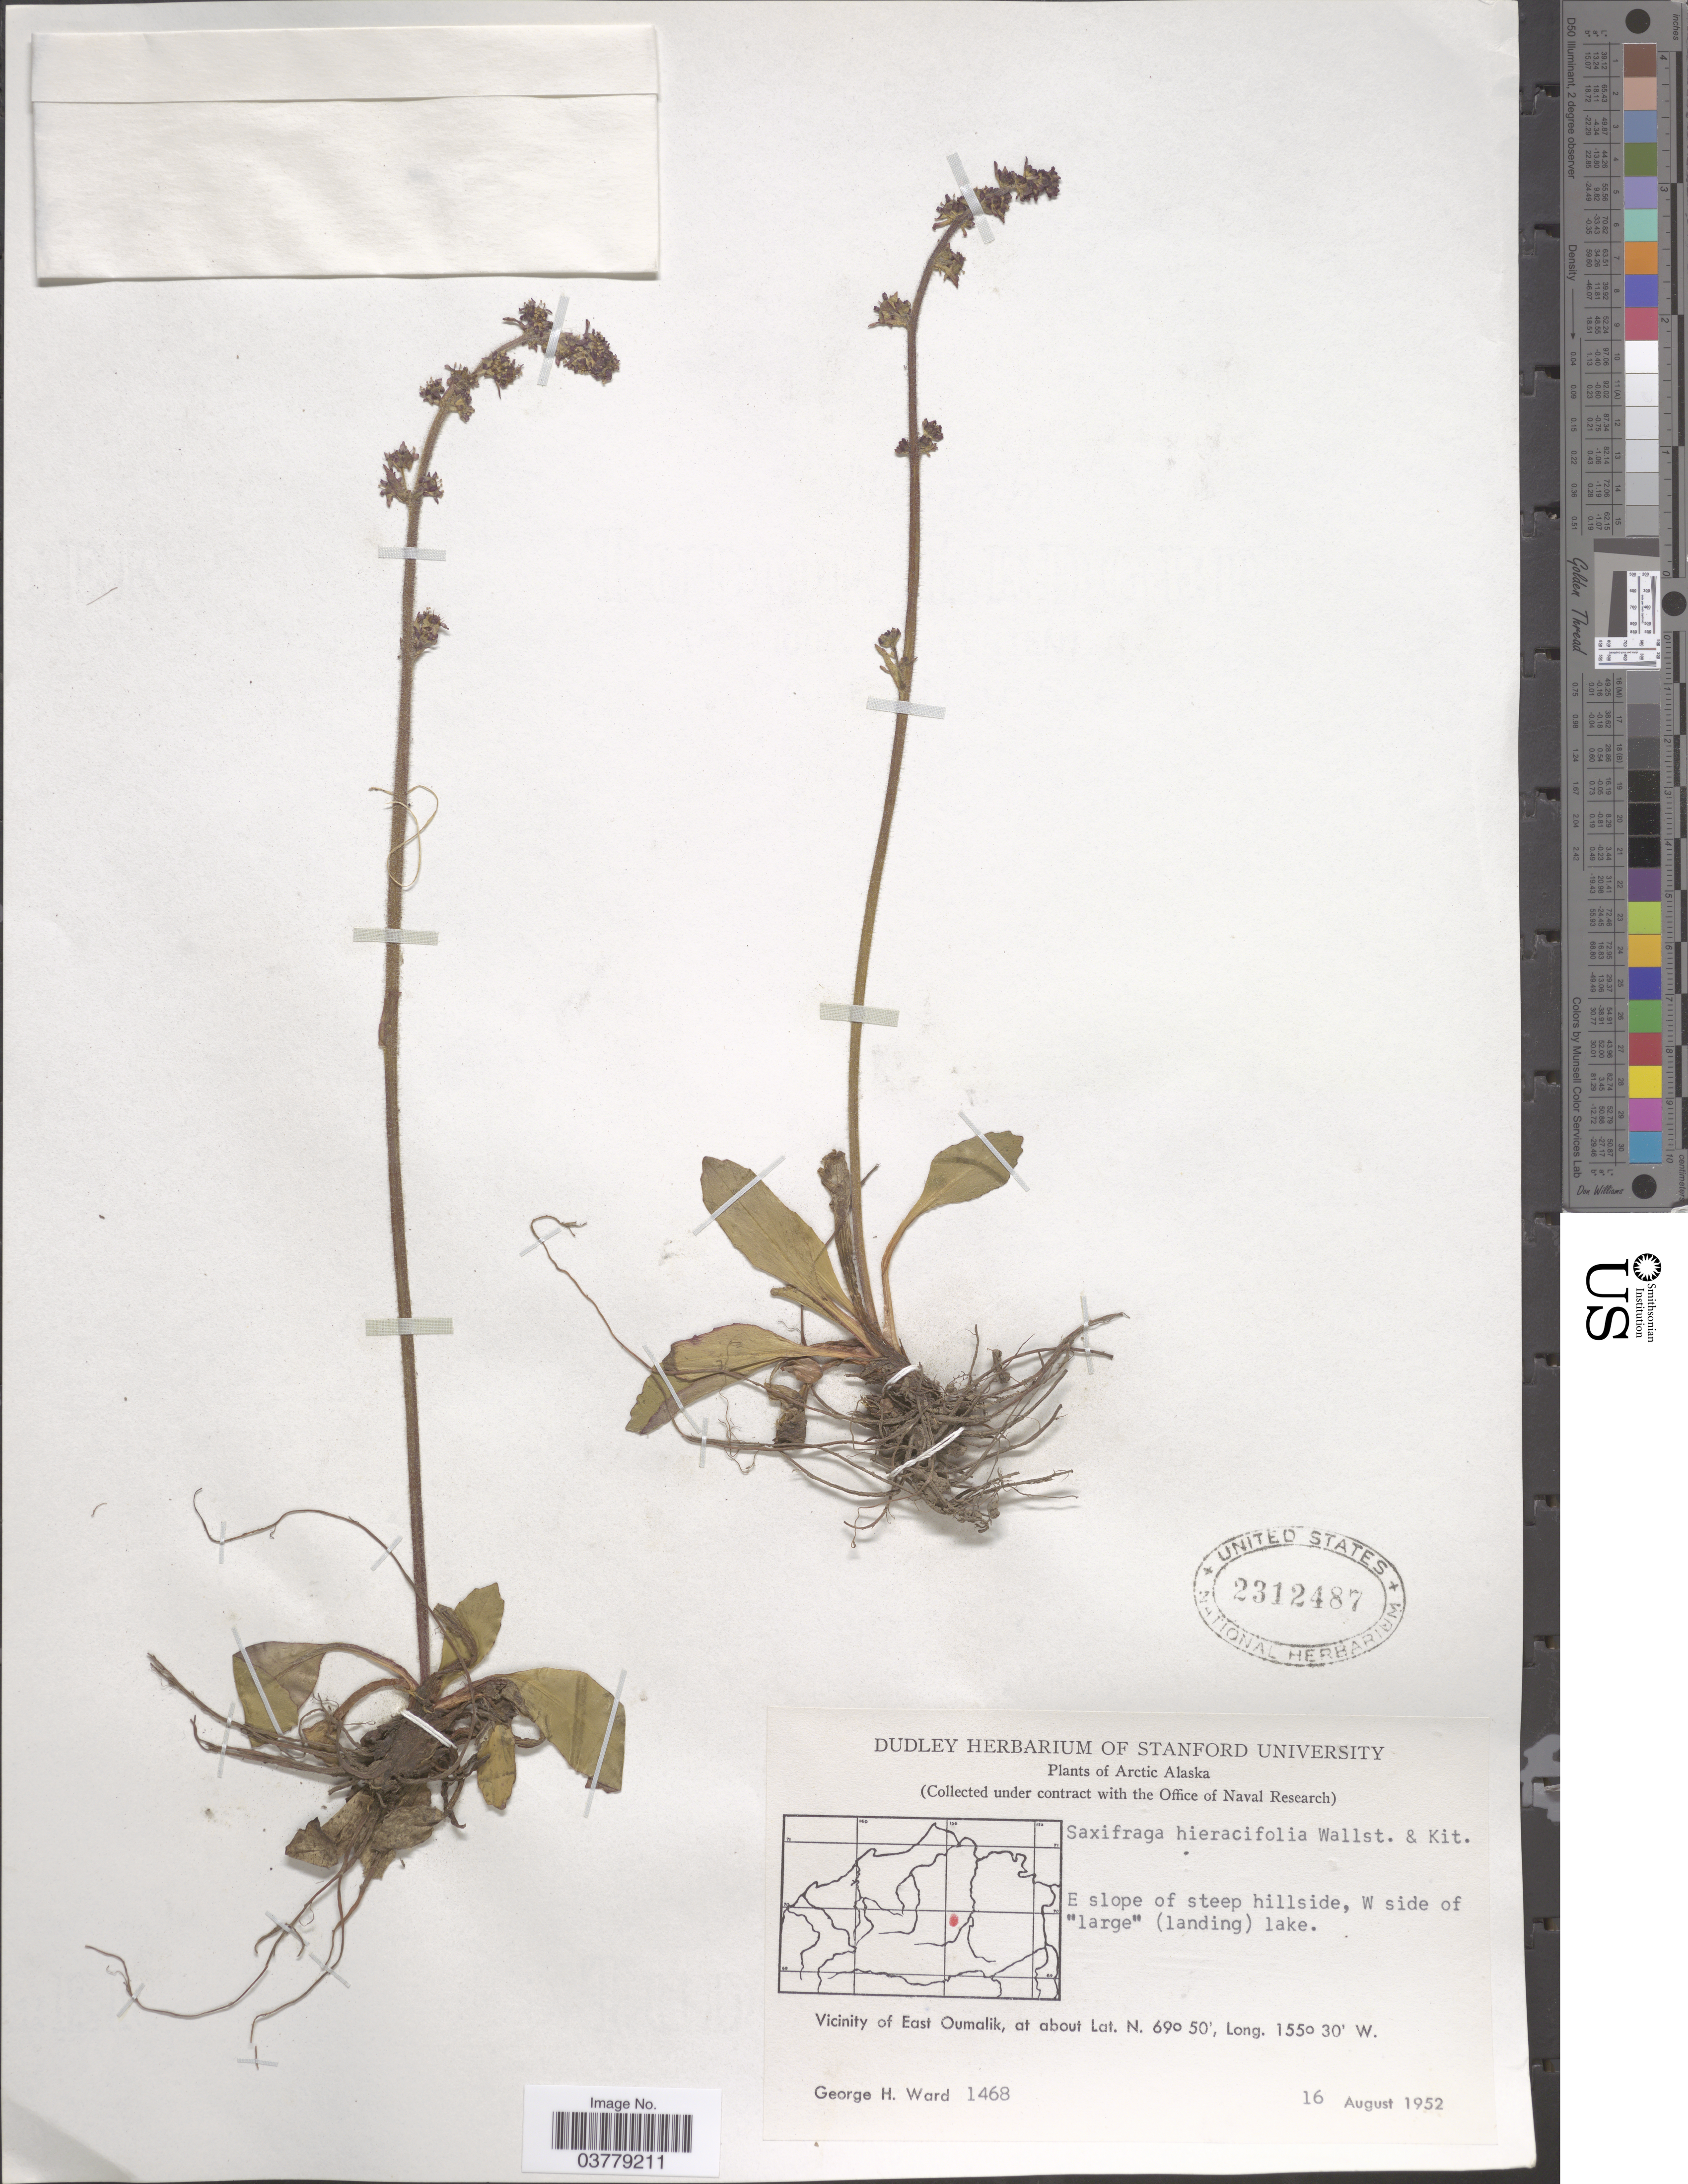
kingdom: Plantae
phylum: Tracheophyta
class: Magnoliopsida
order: Saxifragales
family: Saxifragaceae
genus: Micranthes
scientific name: Micranthes hieraciifolia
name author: (Waldst. & Kit. ex Willd.) Haw.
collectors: G. H. Ward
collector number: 1468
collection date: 1952-08-16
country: United States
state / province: Alaska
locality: Arctic Alaska. E slope of steep hillside, W side of 'large' (landing) lake. Vicinity of East Oumalik.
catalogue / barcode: US 2312487